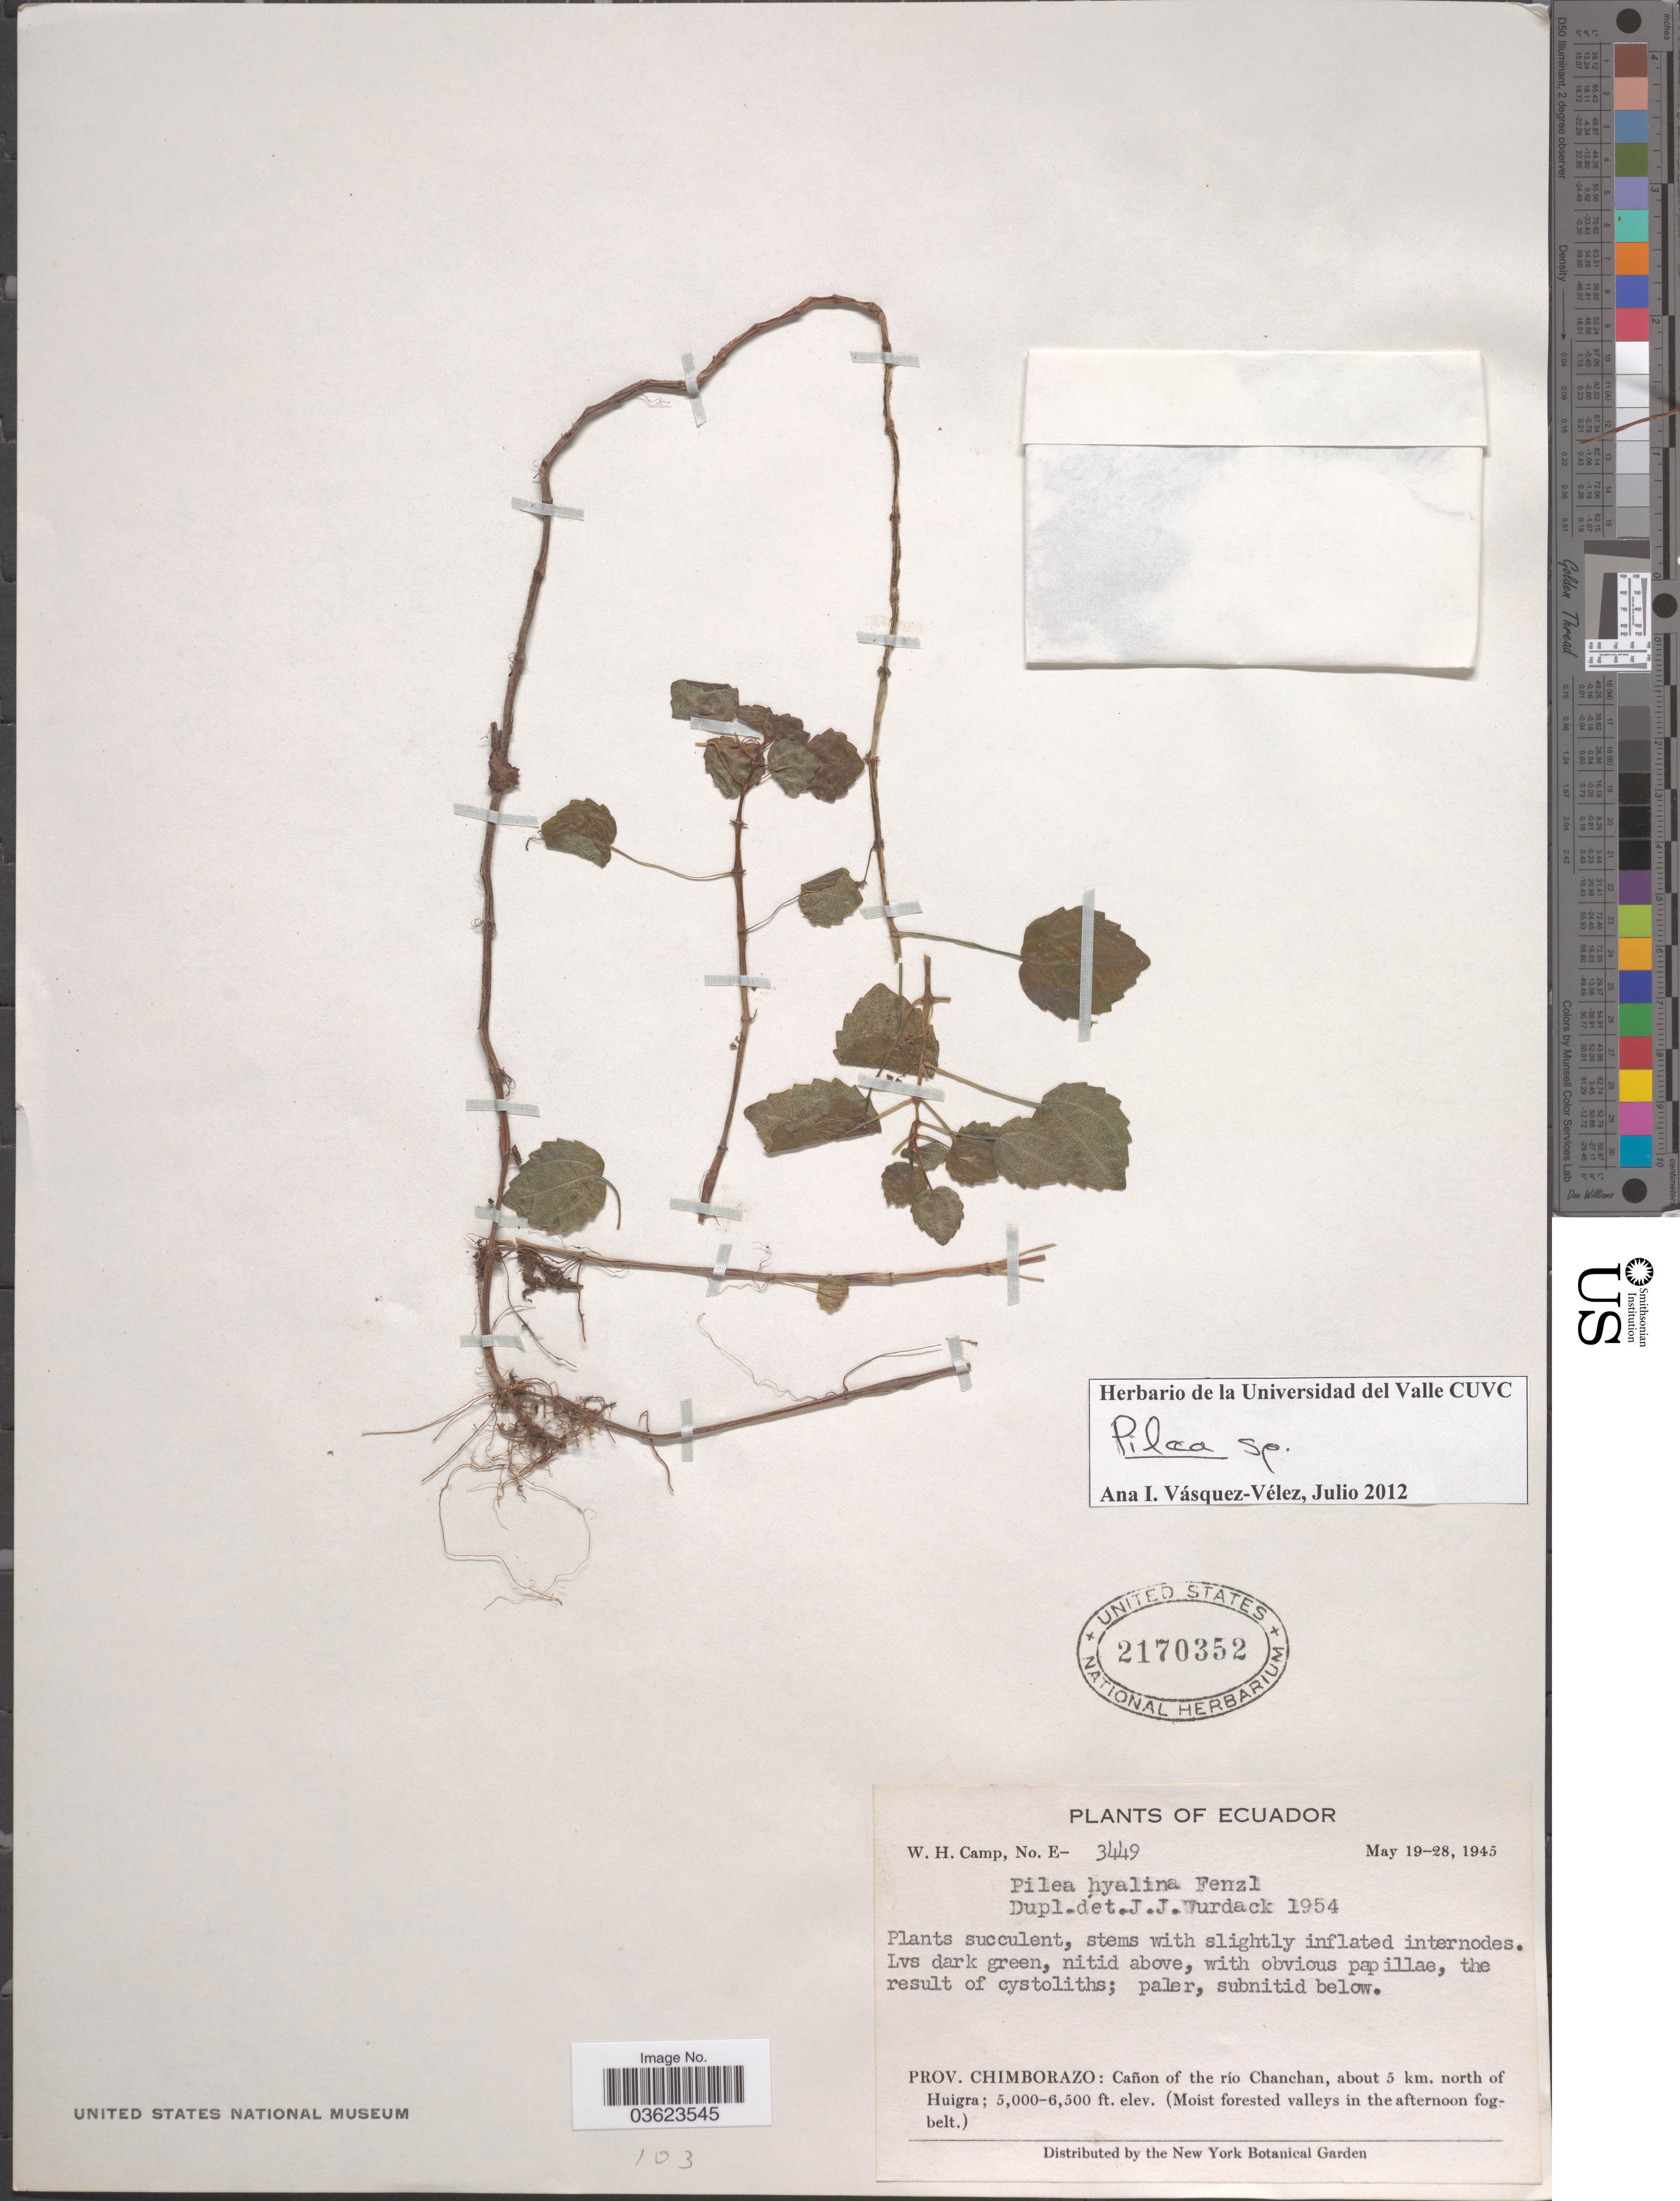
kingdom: Plantae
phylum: Tracheophyta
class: Magnoliopsida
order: Rosales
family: Urticaceae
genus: Pilea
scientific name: Pilea sp.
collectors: W. H. Camp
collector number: E- 3449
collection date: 1945-05-19/1945-05-28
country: Ecuador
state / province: Chimborazo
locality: Cañon of the río Chanchan, about 5 km. north of Huigra.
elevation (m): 1524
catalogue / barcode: US 2170352